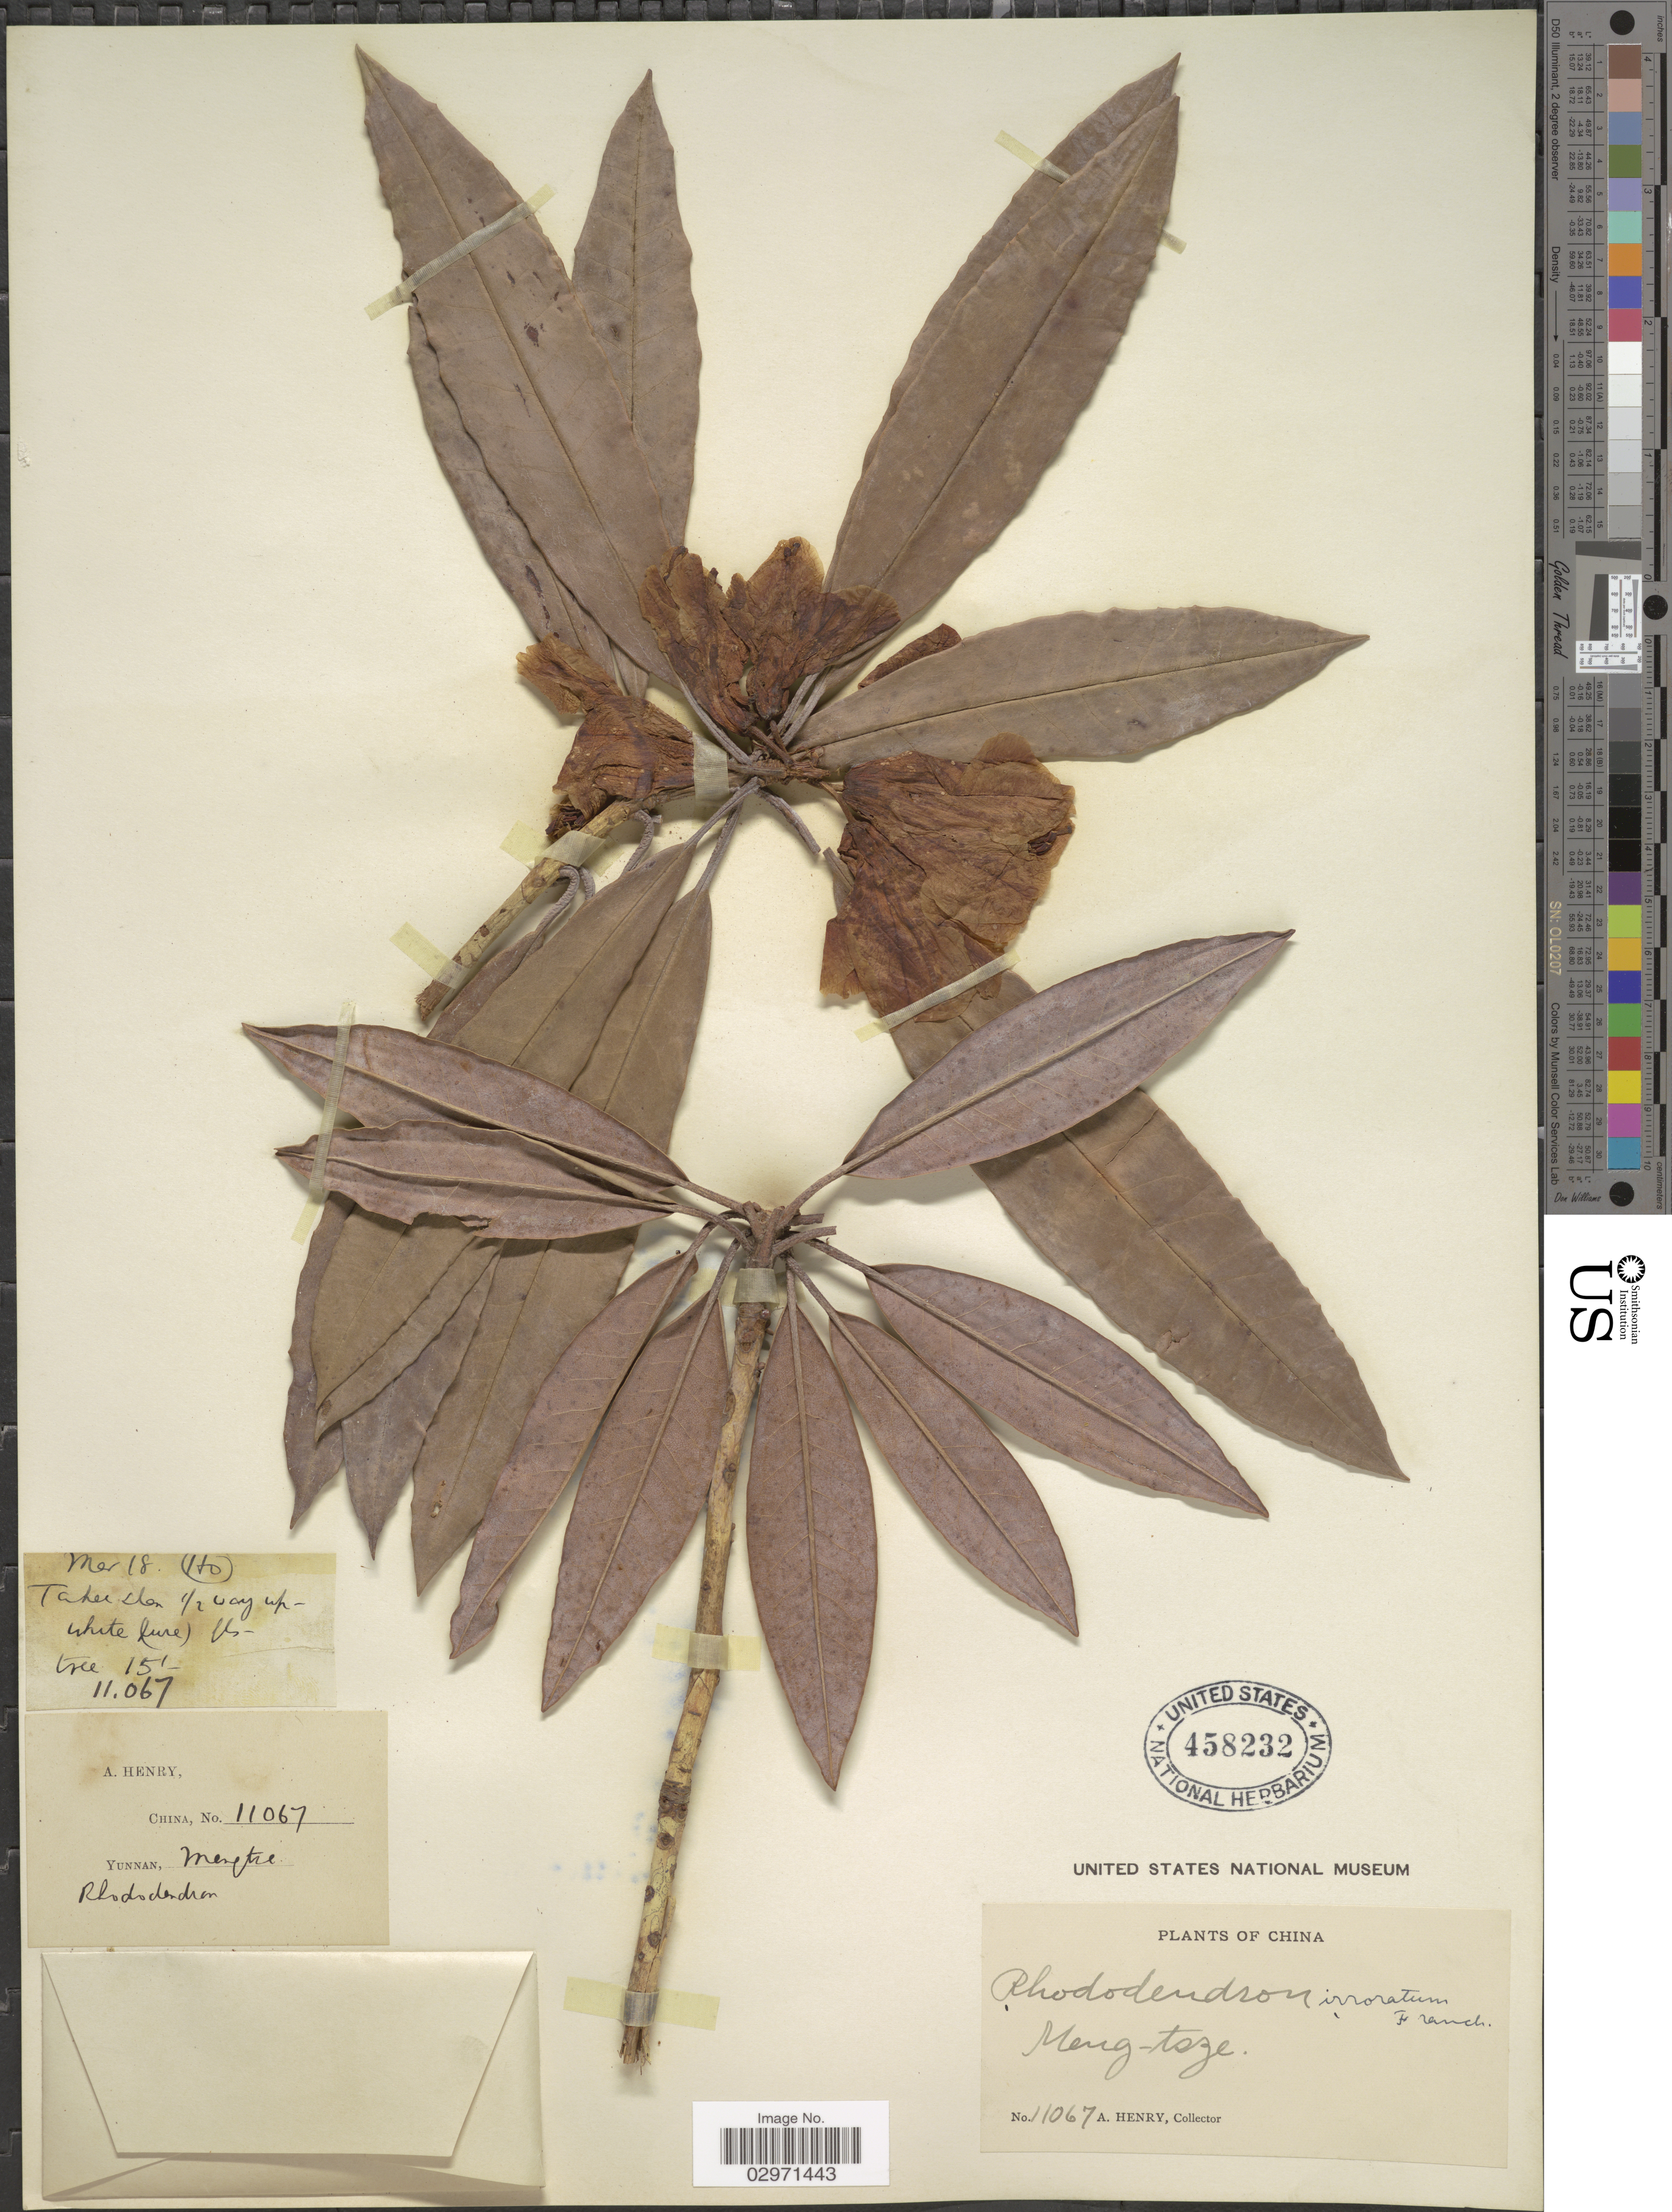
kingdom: Plantae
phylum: Tracheophyta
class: Magnoliopsida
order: Ericales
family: Ericaceae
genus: Rhododendron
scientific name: Rhododendron irroratum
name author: Franch.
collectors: A. Henry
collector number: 11067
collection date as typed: Transcribed d/m/y: /3/18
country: China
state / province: Yunnan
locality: Meng-tsze. Tahei shen 1/2 way up. Ho.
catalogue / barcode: US 458232